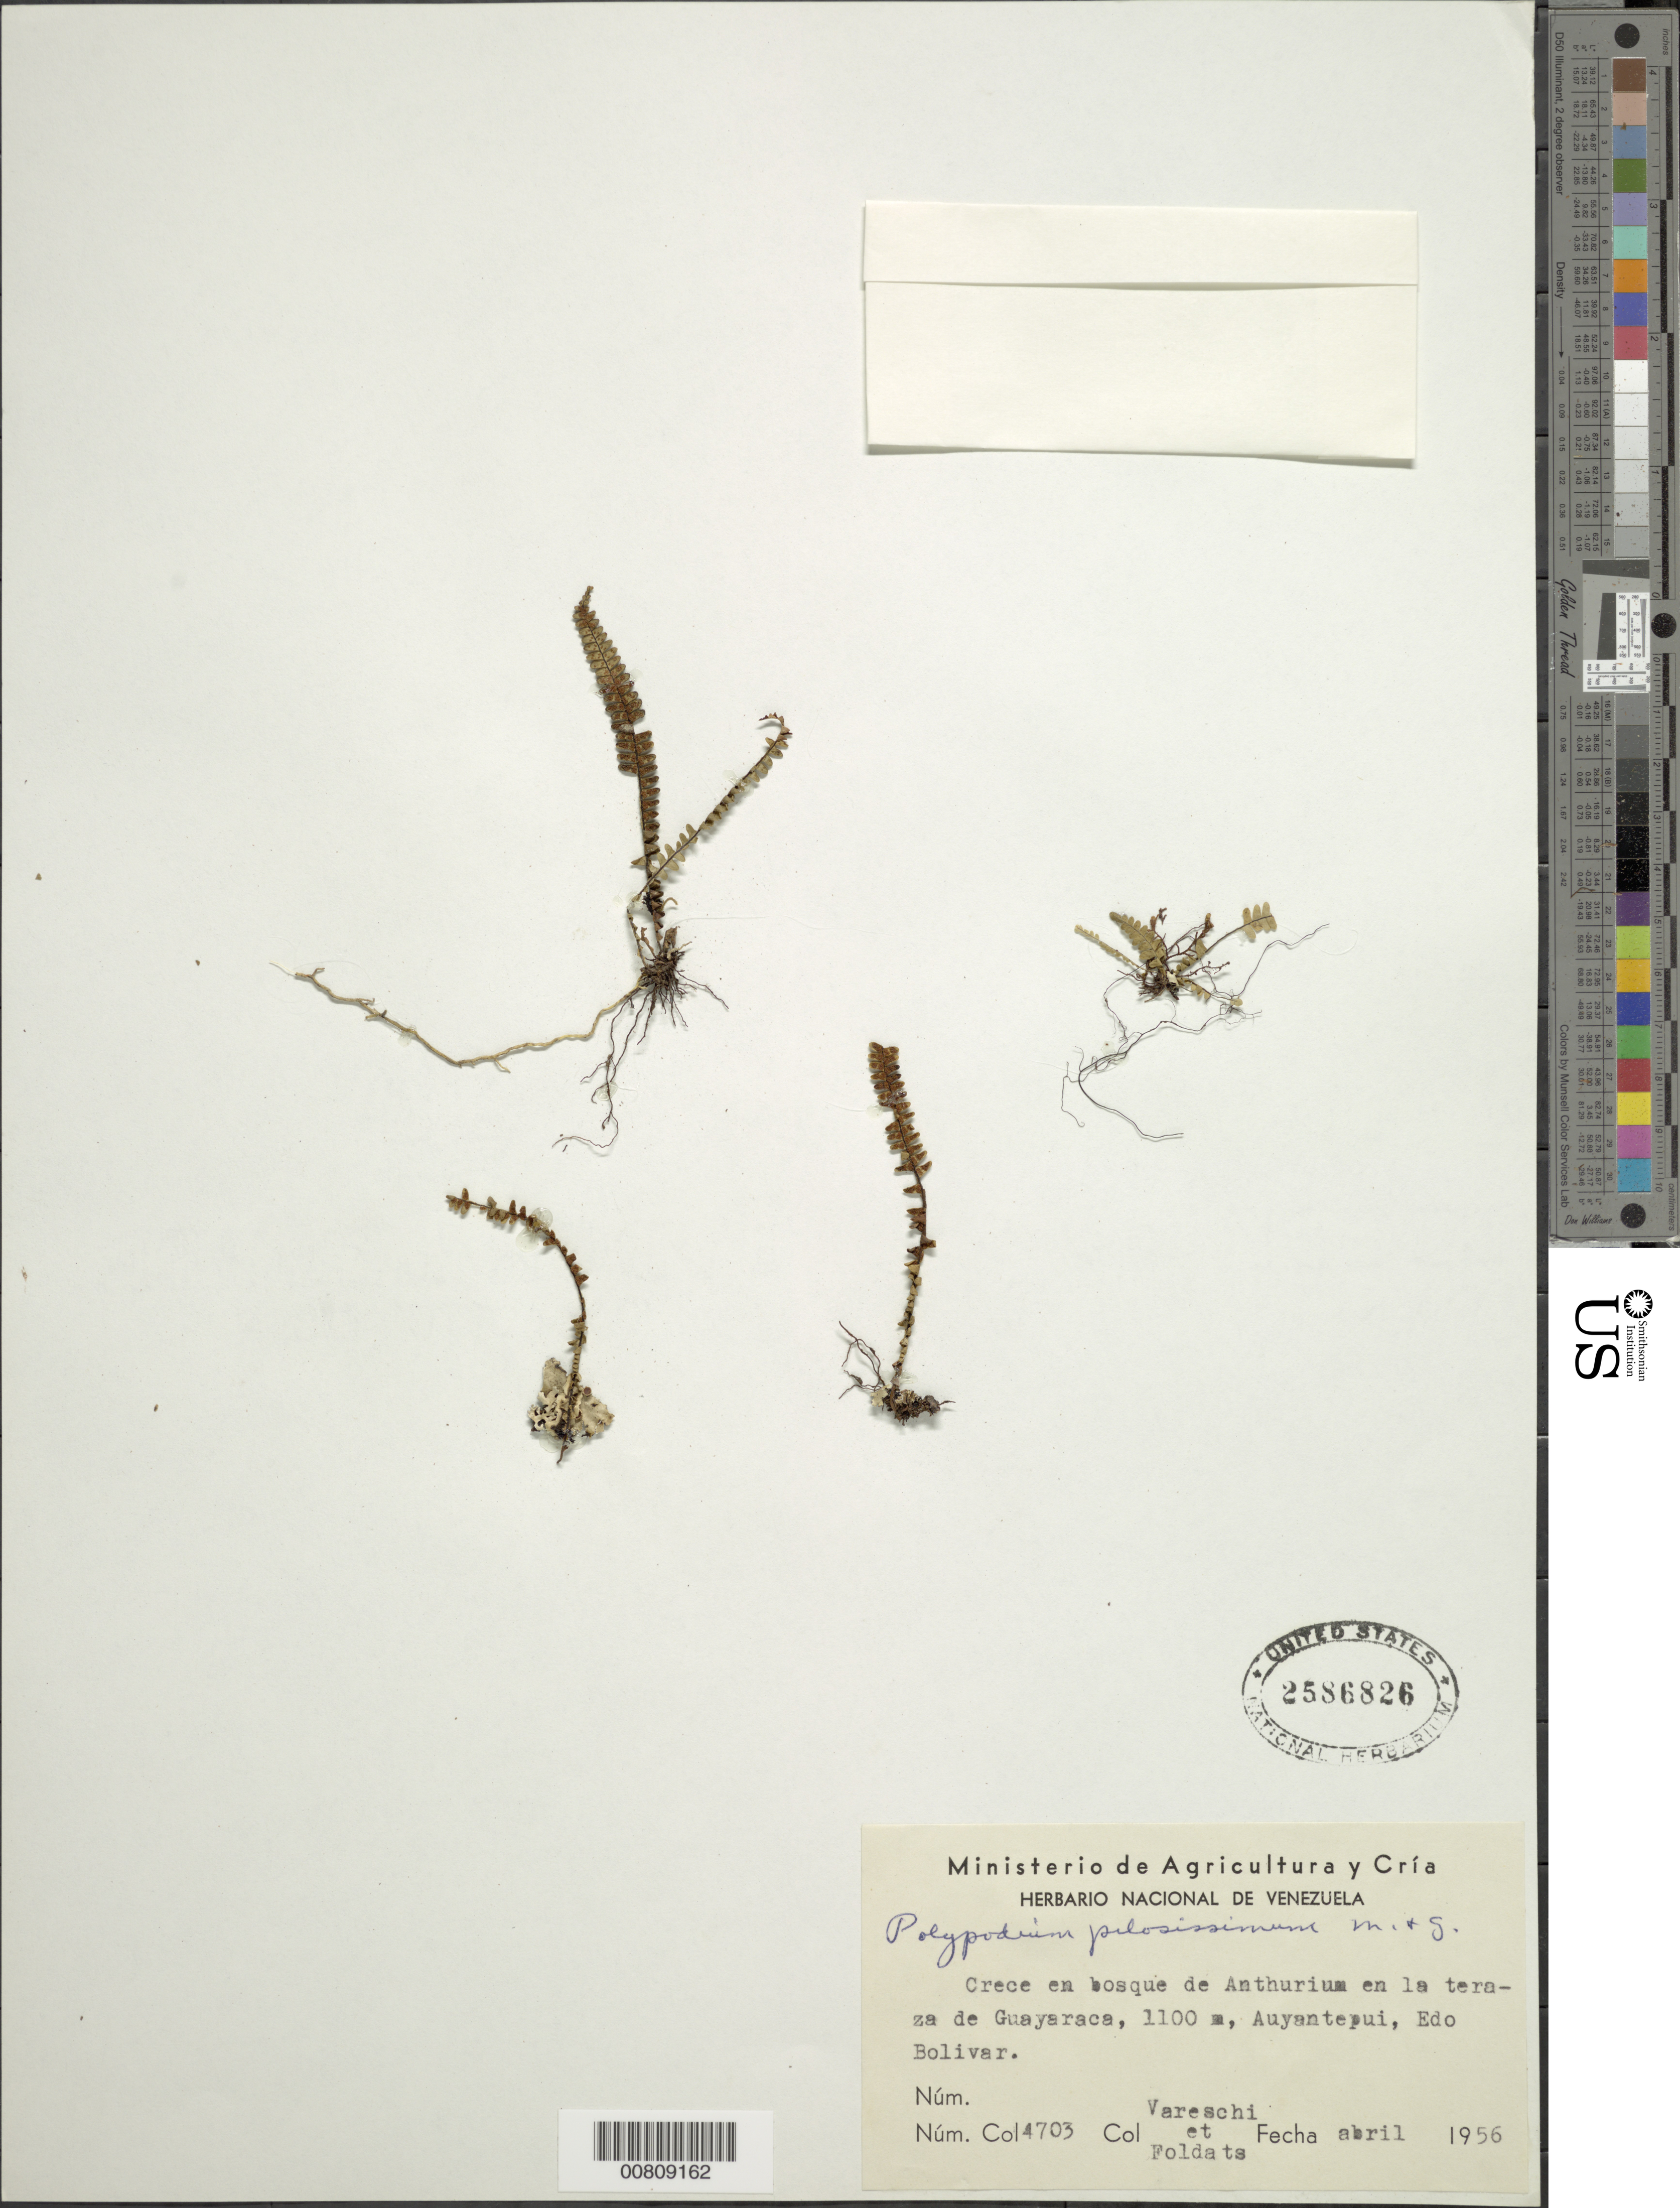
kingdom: Plantae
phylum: Tracheophyta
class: Polypodiopsida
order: Polypodiales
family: Polypodiaceae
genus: Melpomene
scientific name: Melpomene xiphopteroides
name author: (Liebm.) A.R. Sm. & R.C. Moran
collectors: V. Vareschi & E. Foldats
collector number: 4703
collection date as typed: Apr-56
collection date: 1956-04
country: Venezuela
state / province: Bolívar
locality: Auyan-tepuí, between Guayaraca camp and El Peñon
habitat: Crece en el bosque de Anthurium en la teraza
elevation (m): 1100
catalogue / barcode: US 2586826